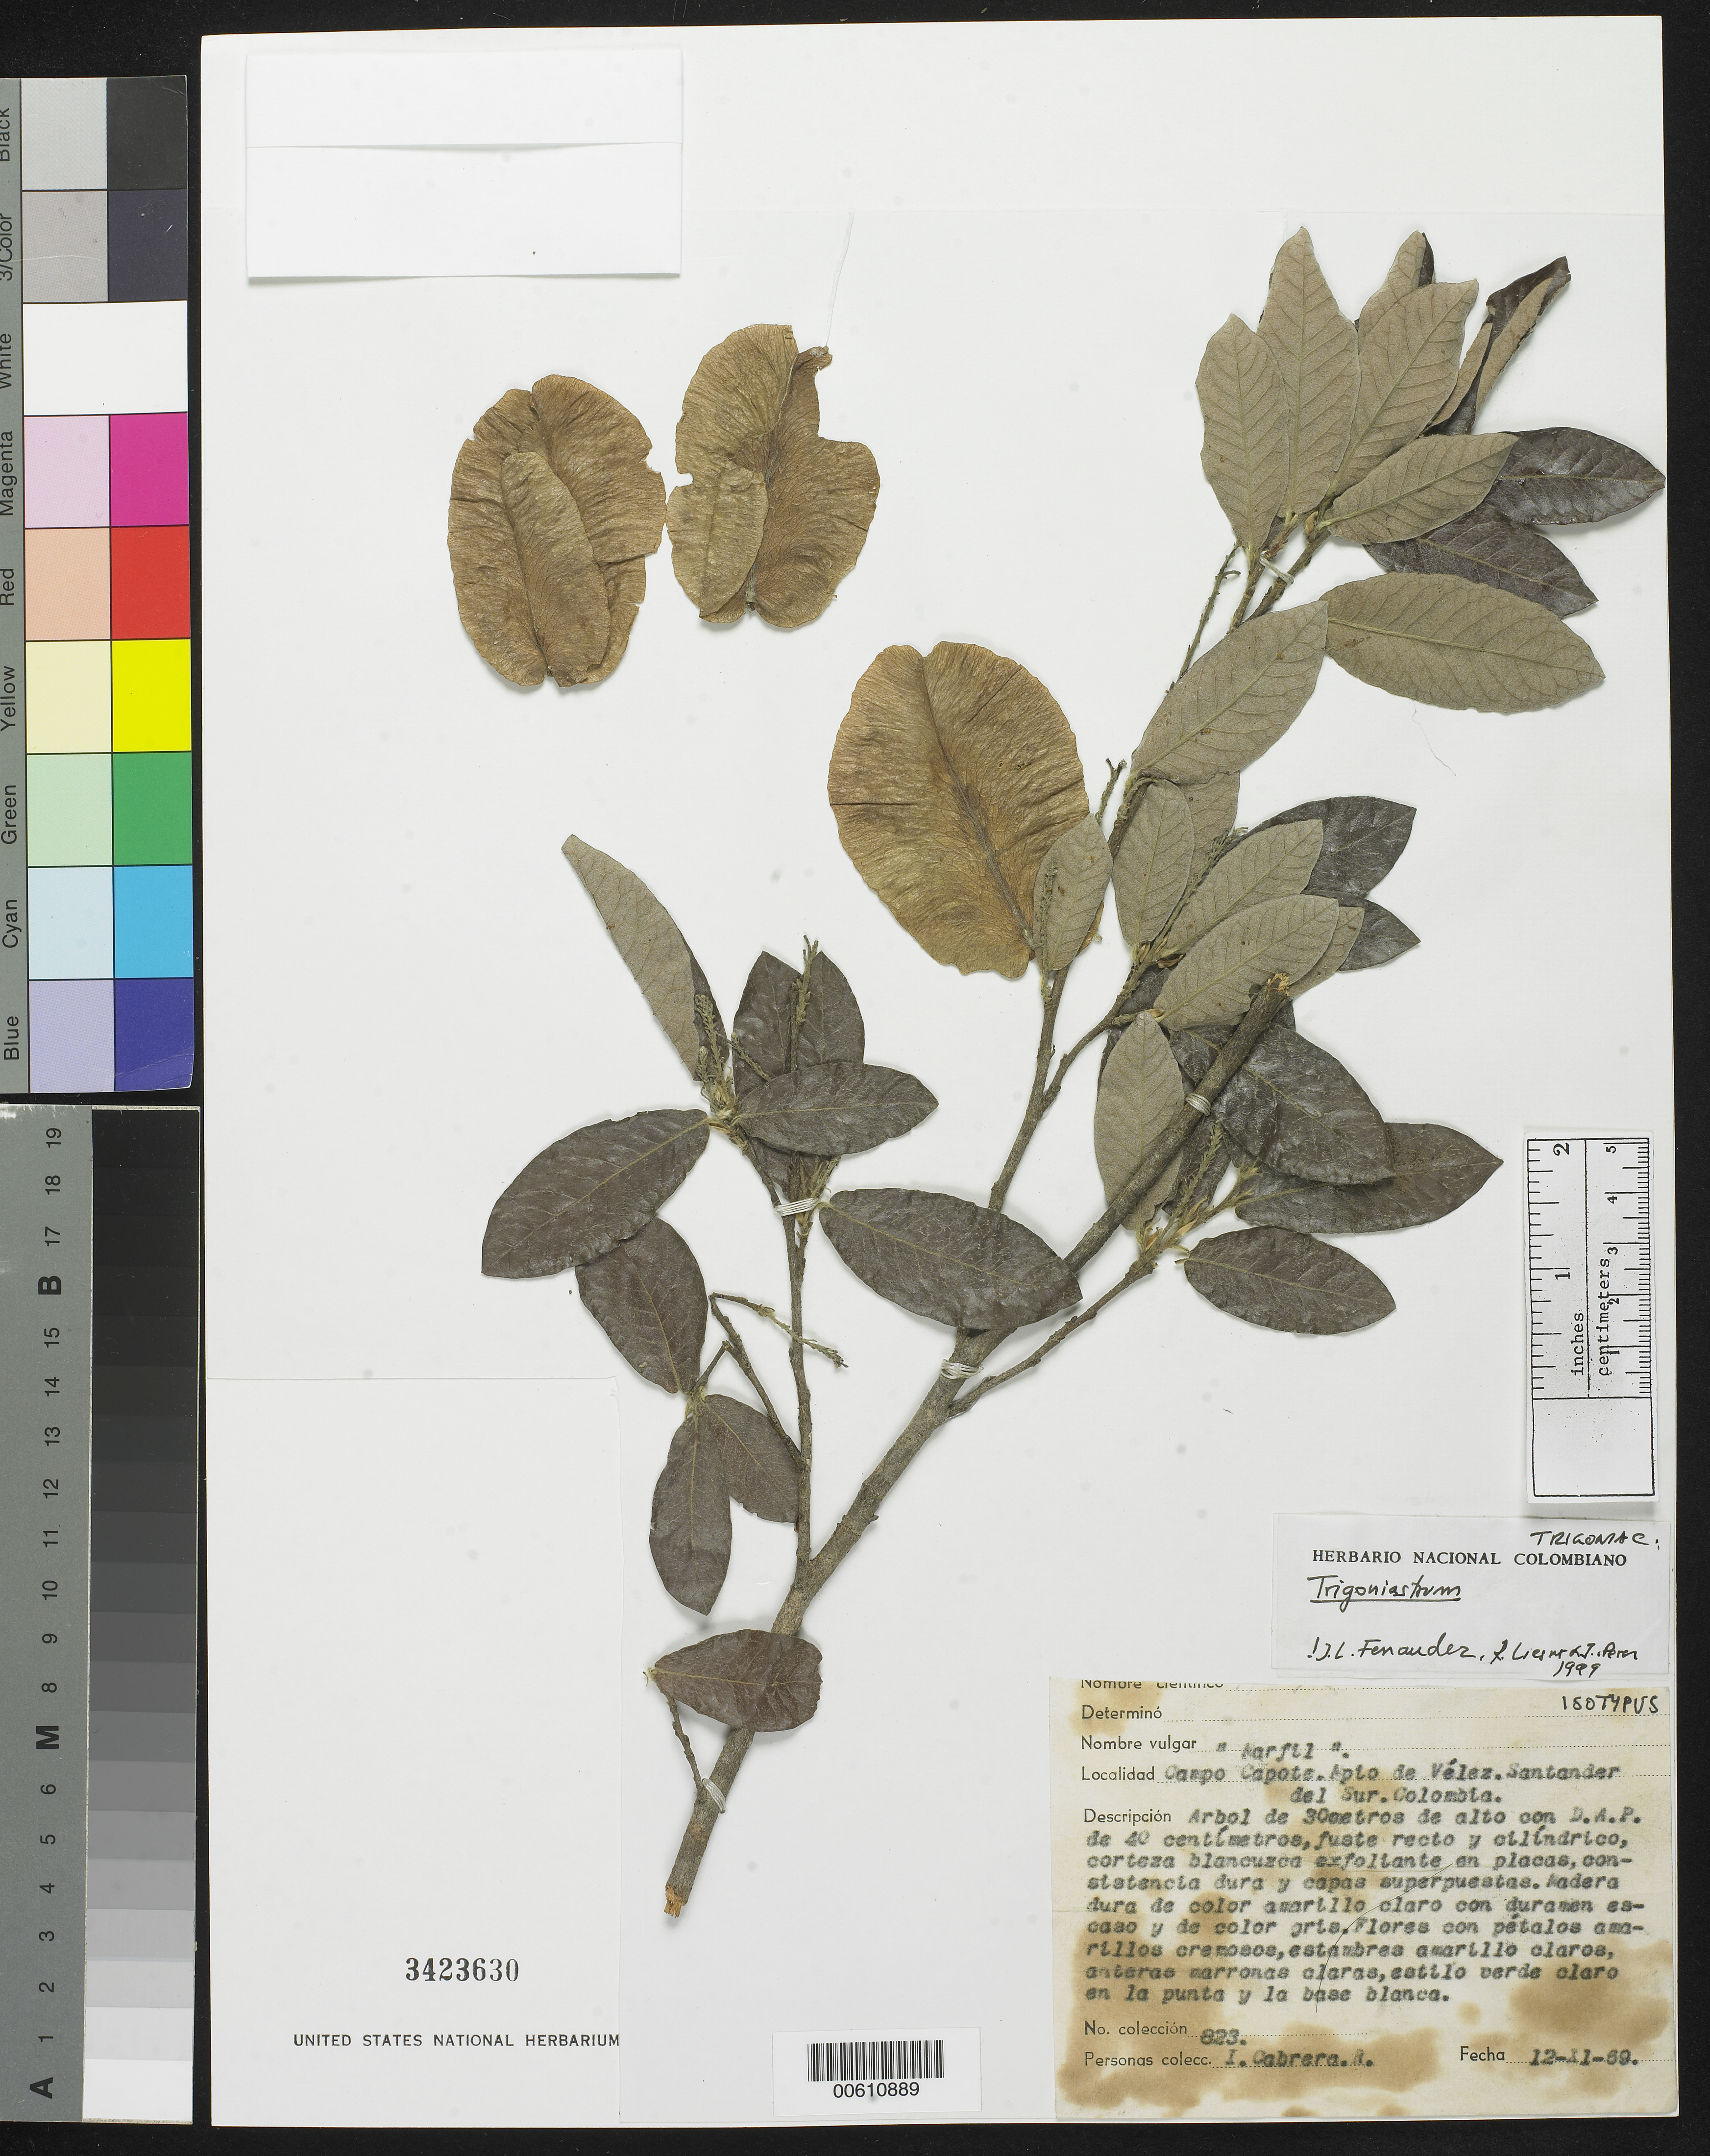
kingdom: Plantae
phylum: Tracheophyta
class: Magnoliopsida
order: Malpighiales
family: Trigoniaceae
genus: Isidodendron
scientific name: Isidodendron tripterocarpum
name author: Fern. Alonso et al.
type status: Isotype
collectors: I. Cabrera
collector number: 823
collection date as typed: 12 Nov 1969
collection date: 1969-11-12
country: Colombia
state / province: Santander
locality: Campo Capote, Mpio. de Vélez, Santander del Sur.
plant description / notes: Holotype at COL.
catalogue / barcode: US 3423630